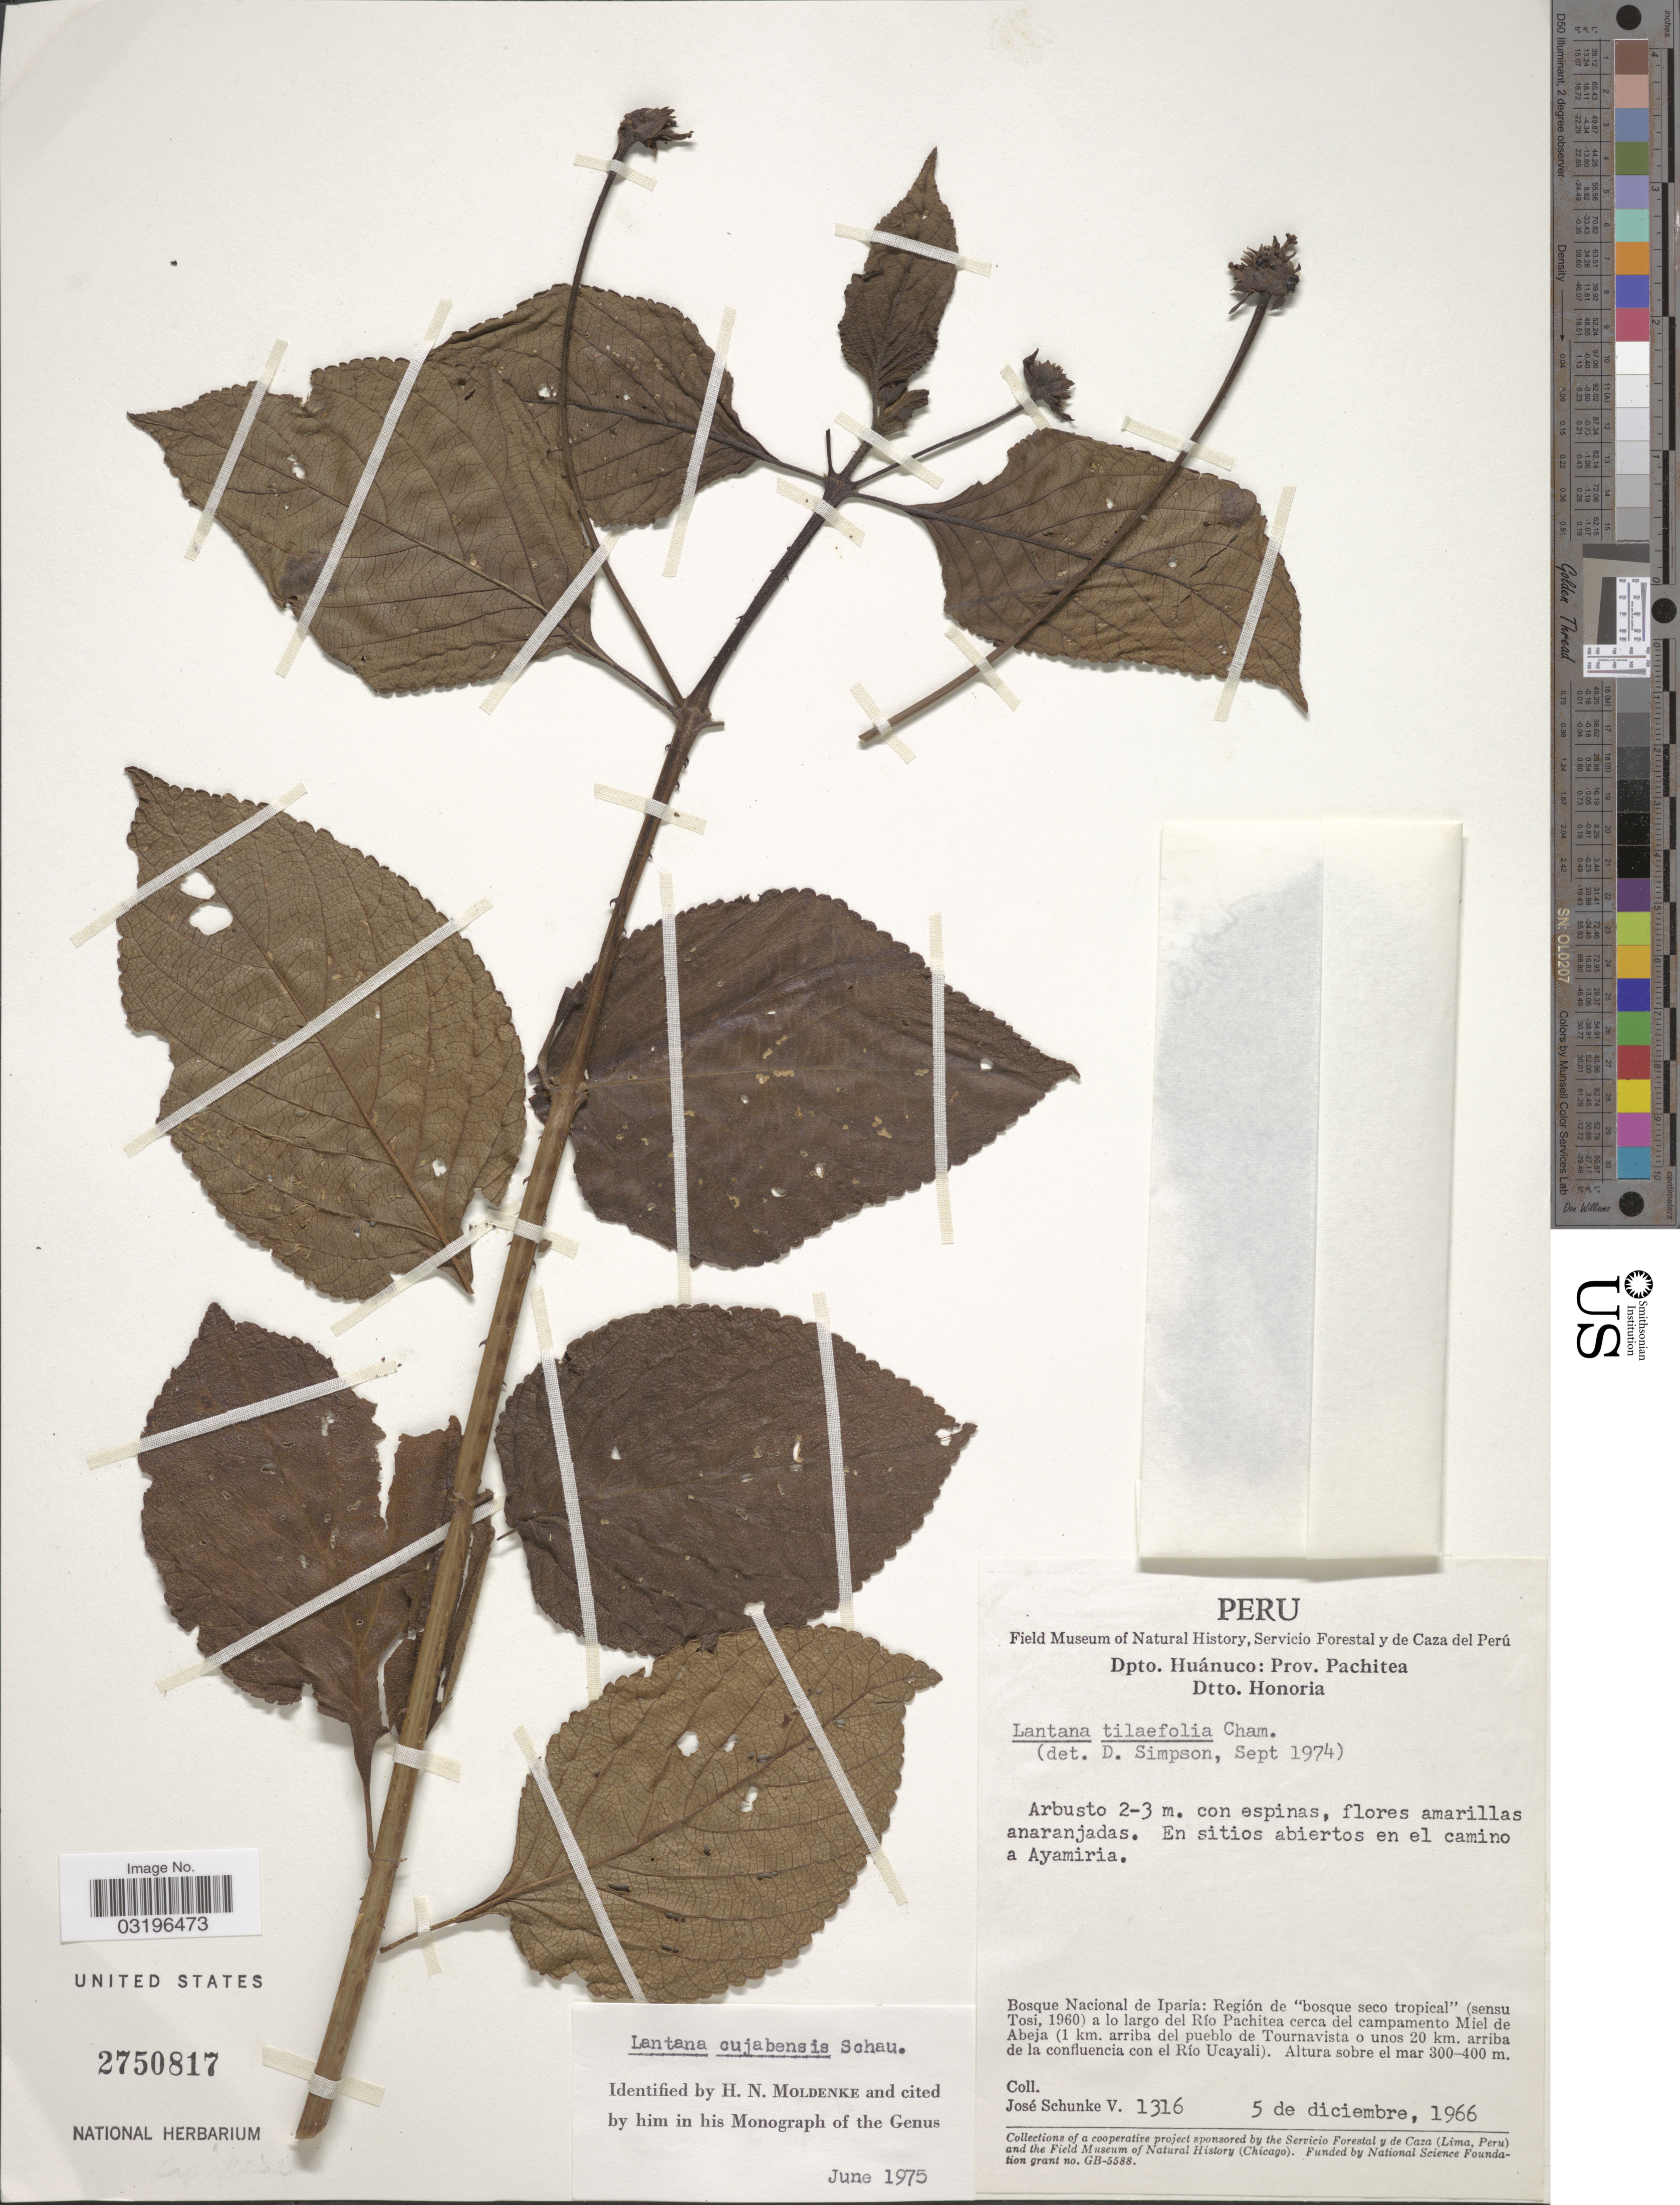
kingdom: Plantae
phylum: Tracheophyta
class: Magnoliopsida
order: Lamiales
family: Verbenaceae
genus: Lantana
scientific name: Lantana cujabensis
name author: Schau.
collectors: J. Schunke Vigo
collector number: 1316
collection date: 1966-12-05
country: Peru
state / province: Huánuco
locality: Dpto. Huánuco: Prov. Pachitea, Dtto. Honoria. En sitios abiertos en el camino a Ayamiria. Bosque Nacional de Iparia: Región de "bosque seco tropical" (sensu Tosi, 1960) a lo largo del Río Pachitea cerca del campamento Miel de Abeja (1 km. arriba del pueblo de Tournavista o unos 20 km. arriba de la confluencia con el Río Ucayali).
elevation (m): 300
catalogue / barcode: US 2750817